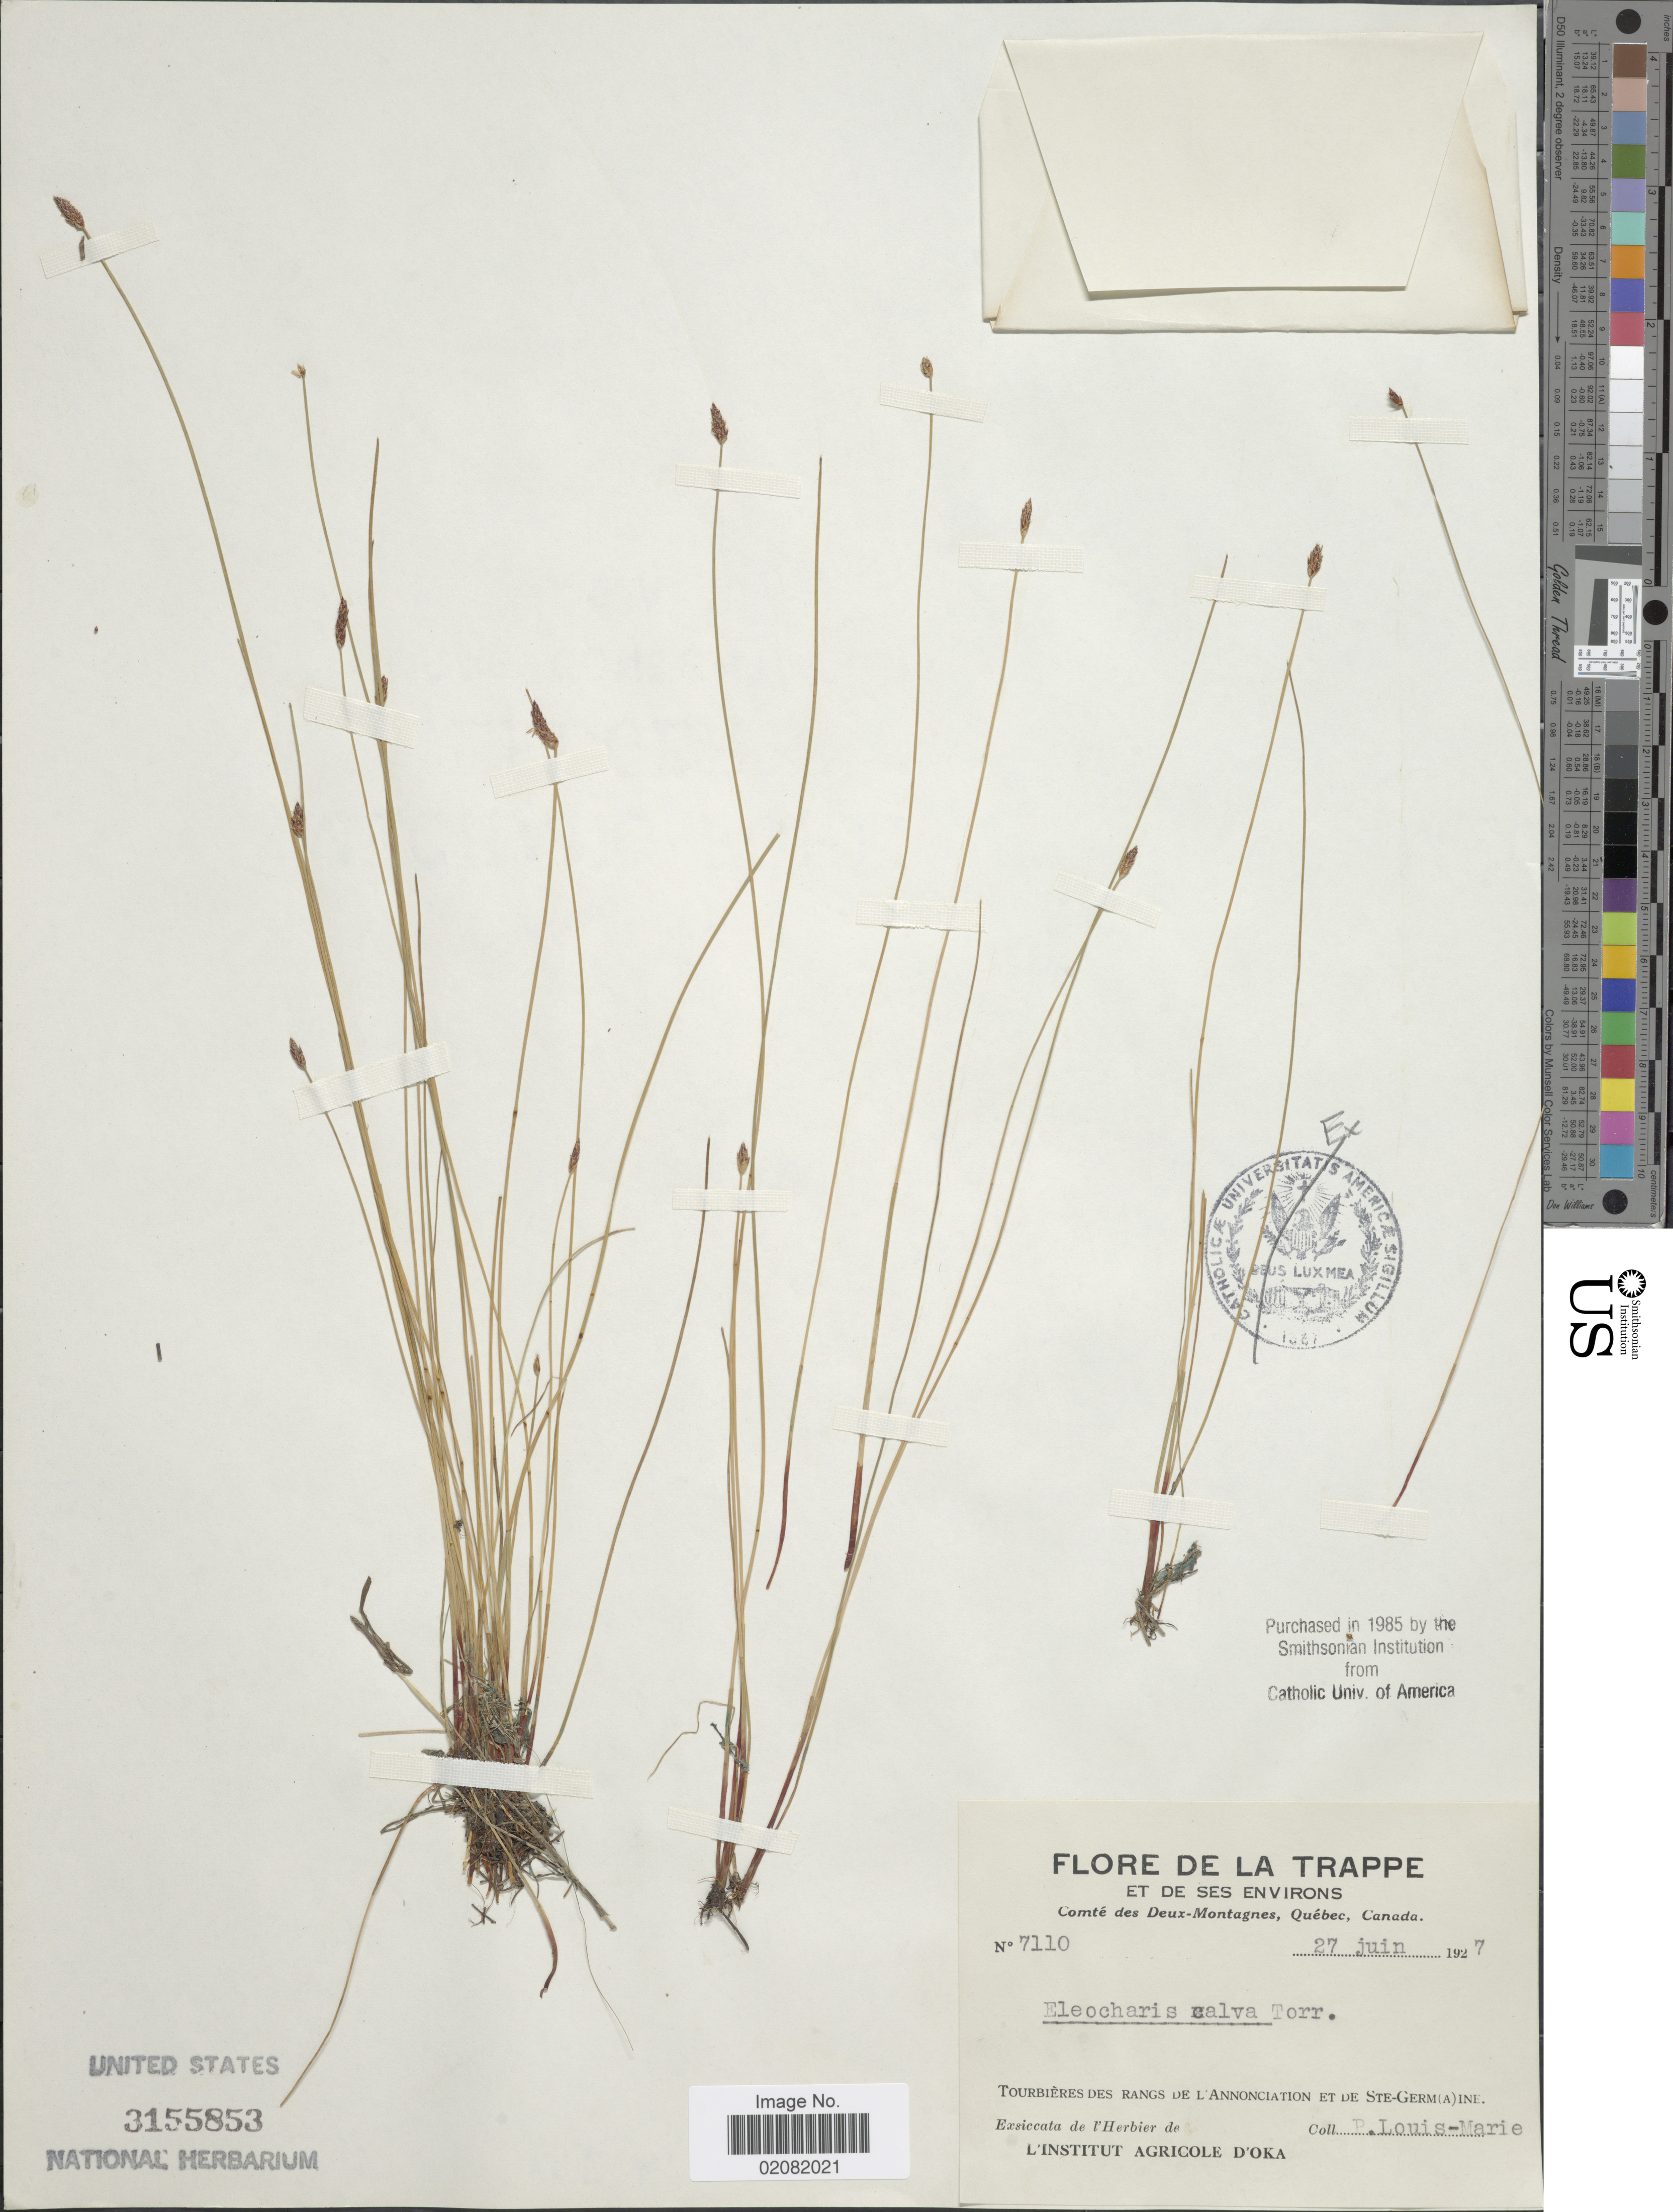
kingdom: Plantae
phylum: Tracheophyta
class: Liliopsida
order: Poales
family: Cyperaceae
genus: Eleocharis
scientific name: Eleocharis erythropoda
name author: Steud.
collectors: L.-M. LaLonde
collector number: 7110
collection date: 1927-06-27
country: Canada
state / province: Quebec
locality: De La Trappe Et De Ses Environs, Comté des Deux-Montagnes, Tourbières des Rangs de L'Annonciation et de Ste-Germ(A)ine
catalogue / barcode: US 3155853